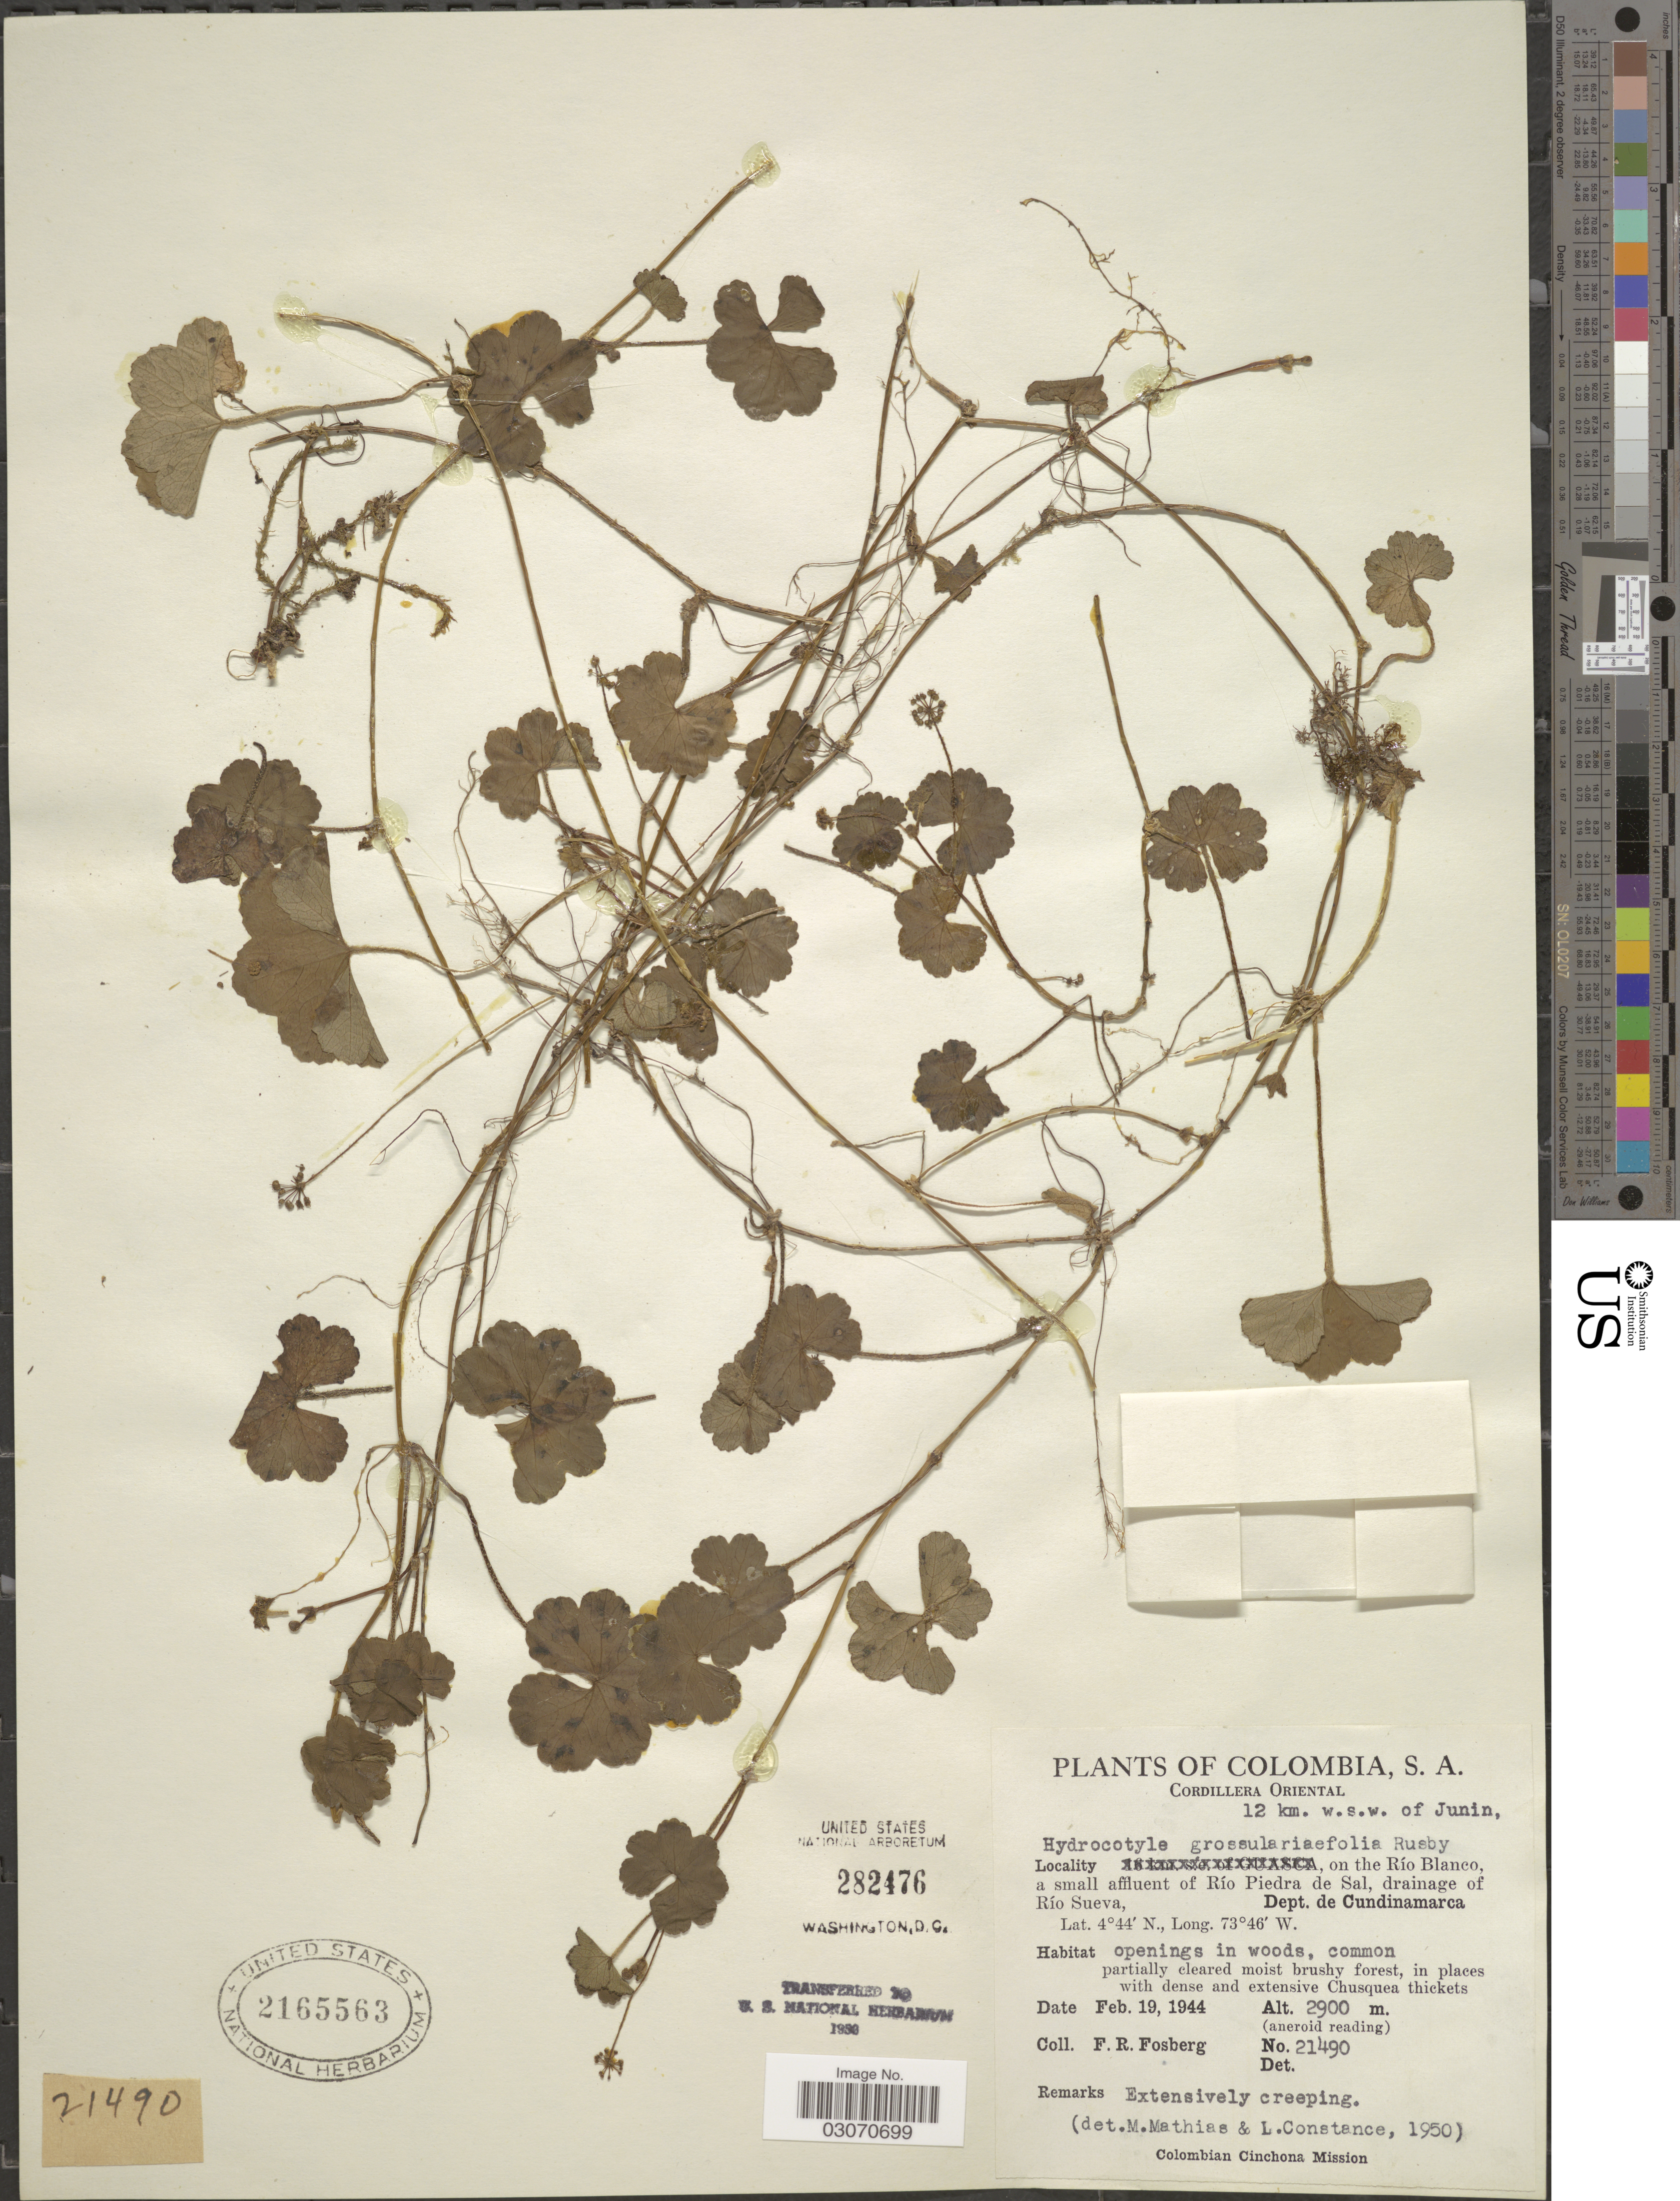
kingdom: Plantae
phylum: Tracheophyta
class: Magnoliopsida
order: Apiales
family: Araliaceae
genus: Hydrocotyle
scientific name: Hydrocotyle grossulariifolia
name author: Rusby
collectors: F. R. Fosberg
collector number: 21490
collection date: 1944-02-19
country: Colombia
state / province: Cundinamarca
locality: Cordillera Central, 12 km. w.s.w. of Junin, on the Río Blanco, a small affluent of Río Piedra de Sal, drainage of Río Sueva, Dept. Cundinamarca.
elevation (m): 2900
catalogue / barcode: US 2165563